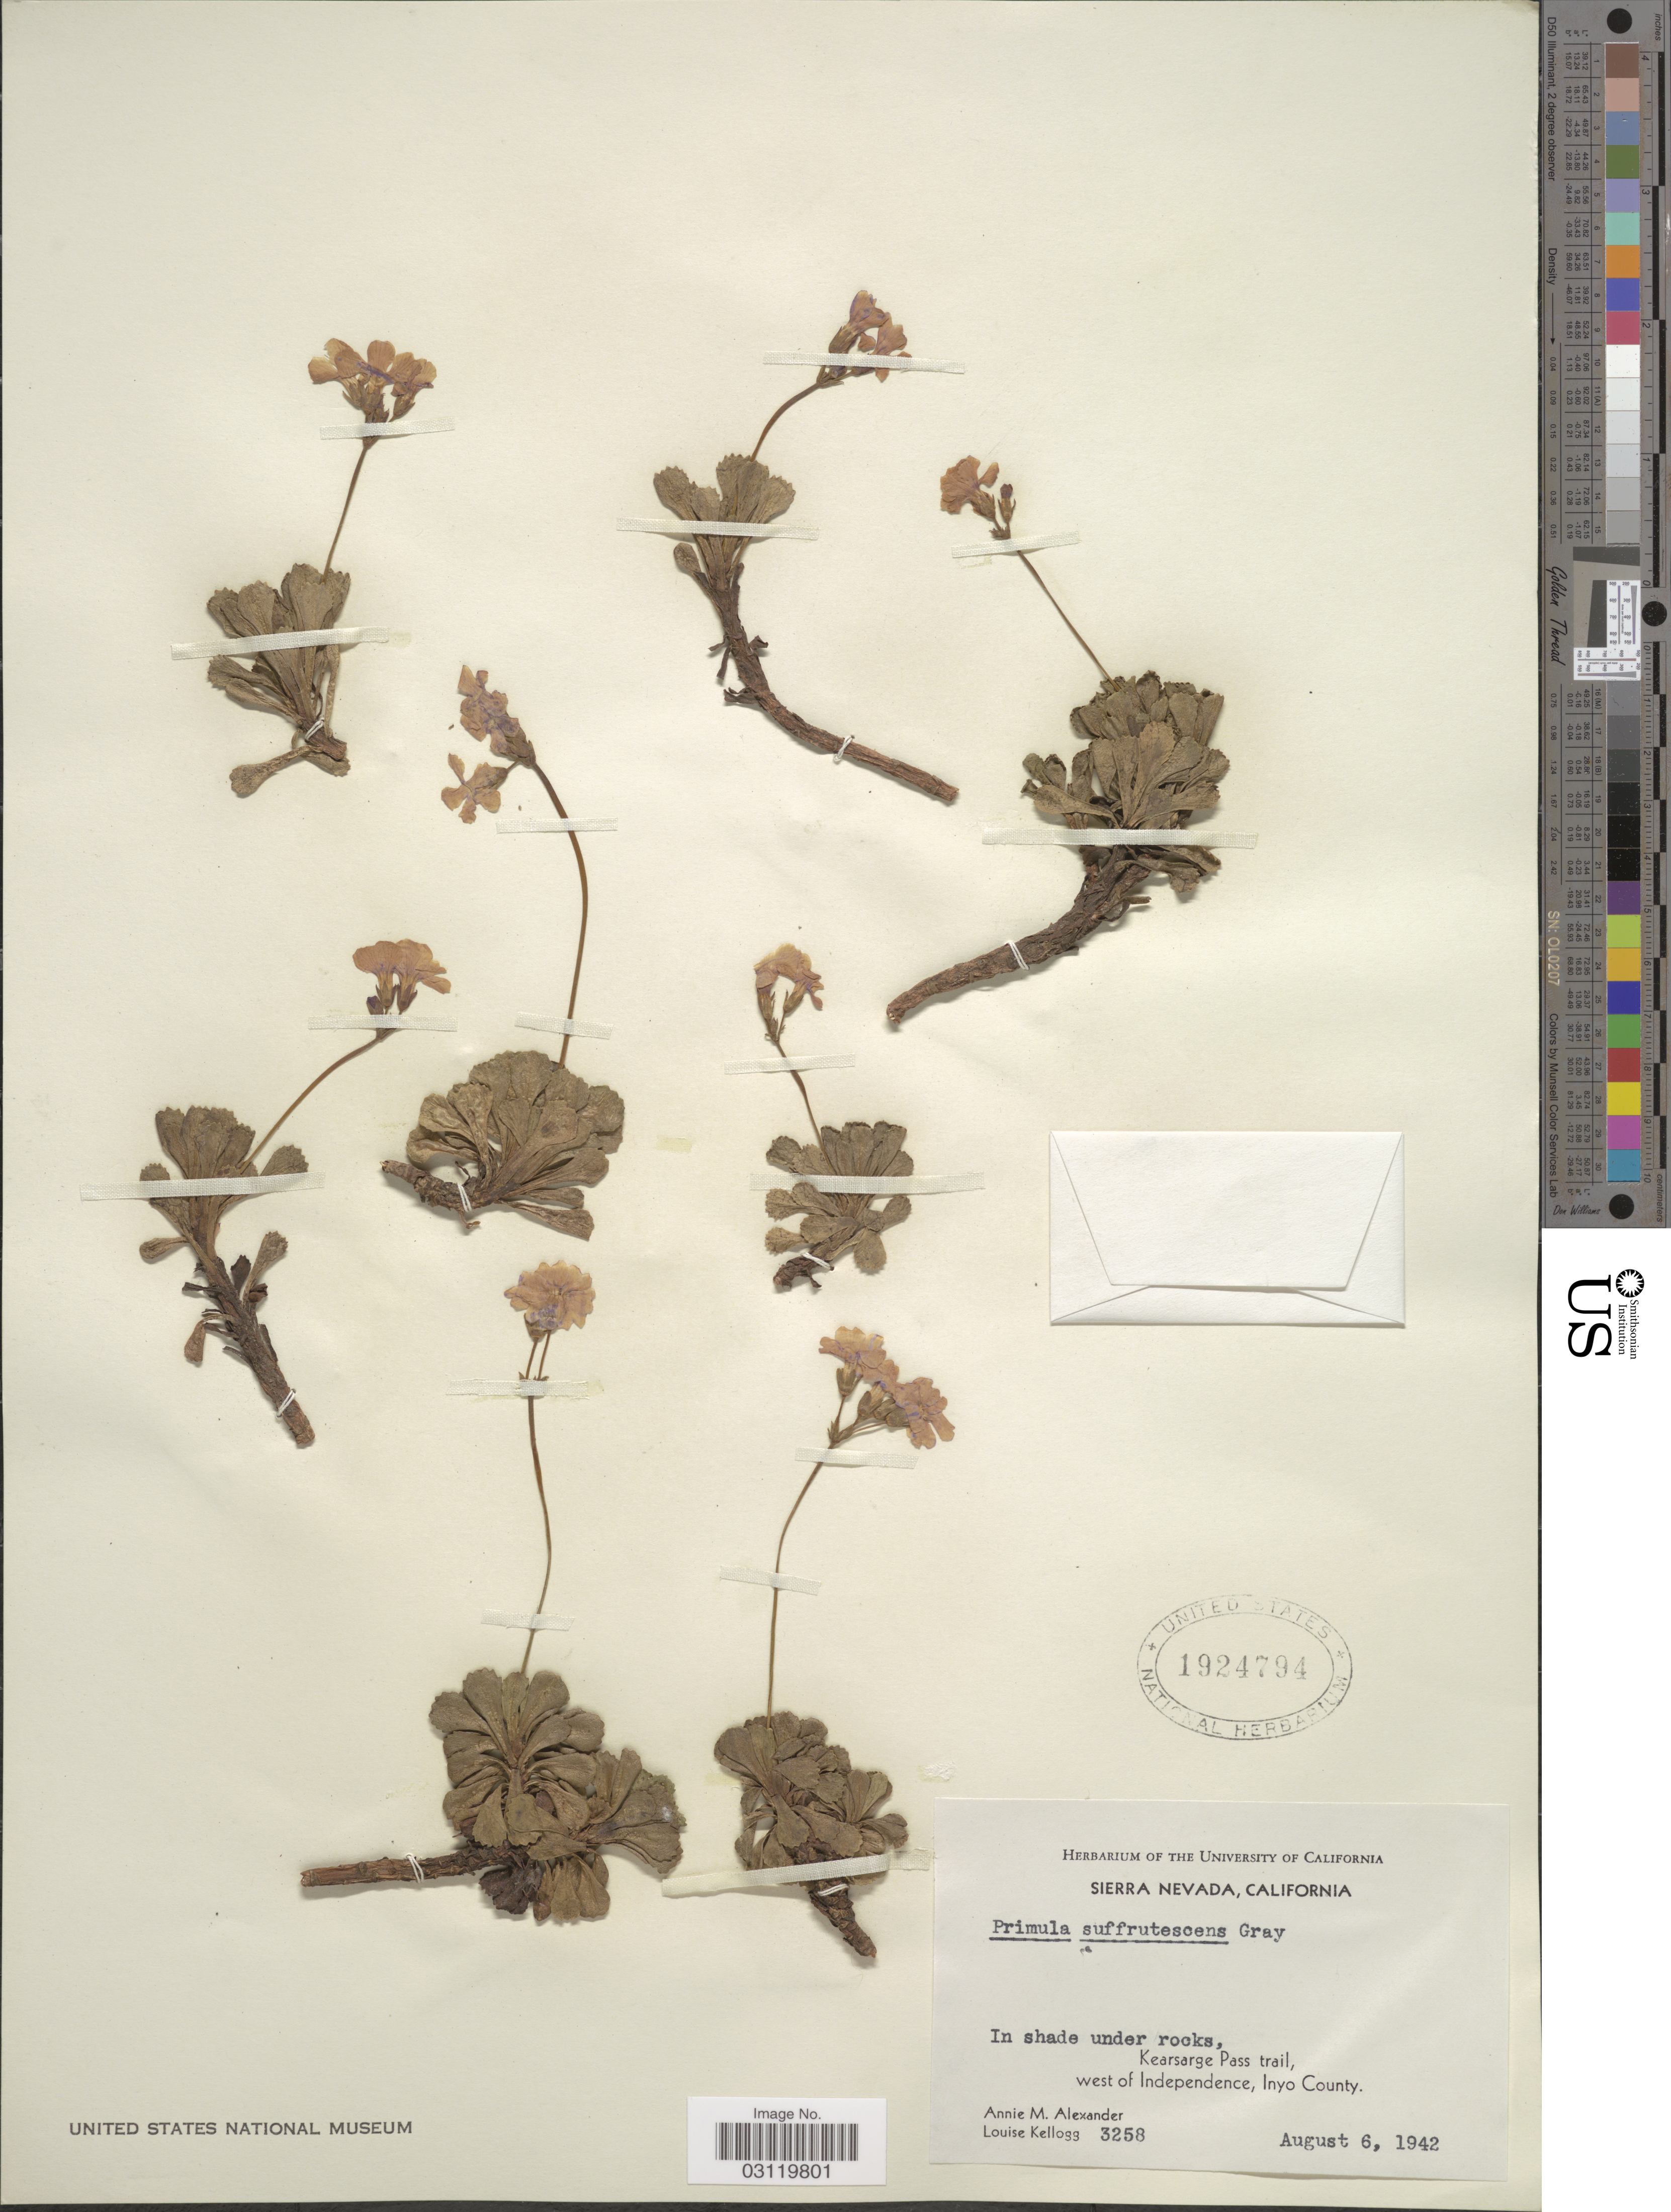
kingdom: Plantae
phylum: Tracheophyta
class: Magnoliopsida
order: Ericales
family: Primulaceae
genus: Primula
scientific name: Primula suffrutescens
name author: A. Gray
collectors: A. M. Alexander & L. Kellogg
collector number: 3258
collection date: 1942-08-06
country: United States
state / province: California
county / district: Inyo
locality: Sierra Nevada, Kearsarge Pass trail, west of Independence, Inyo County.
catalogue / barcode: US 1924794